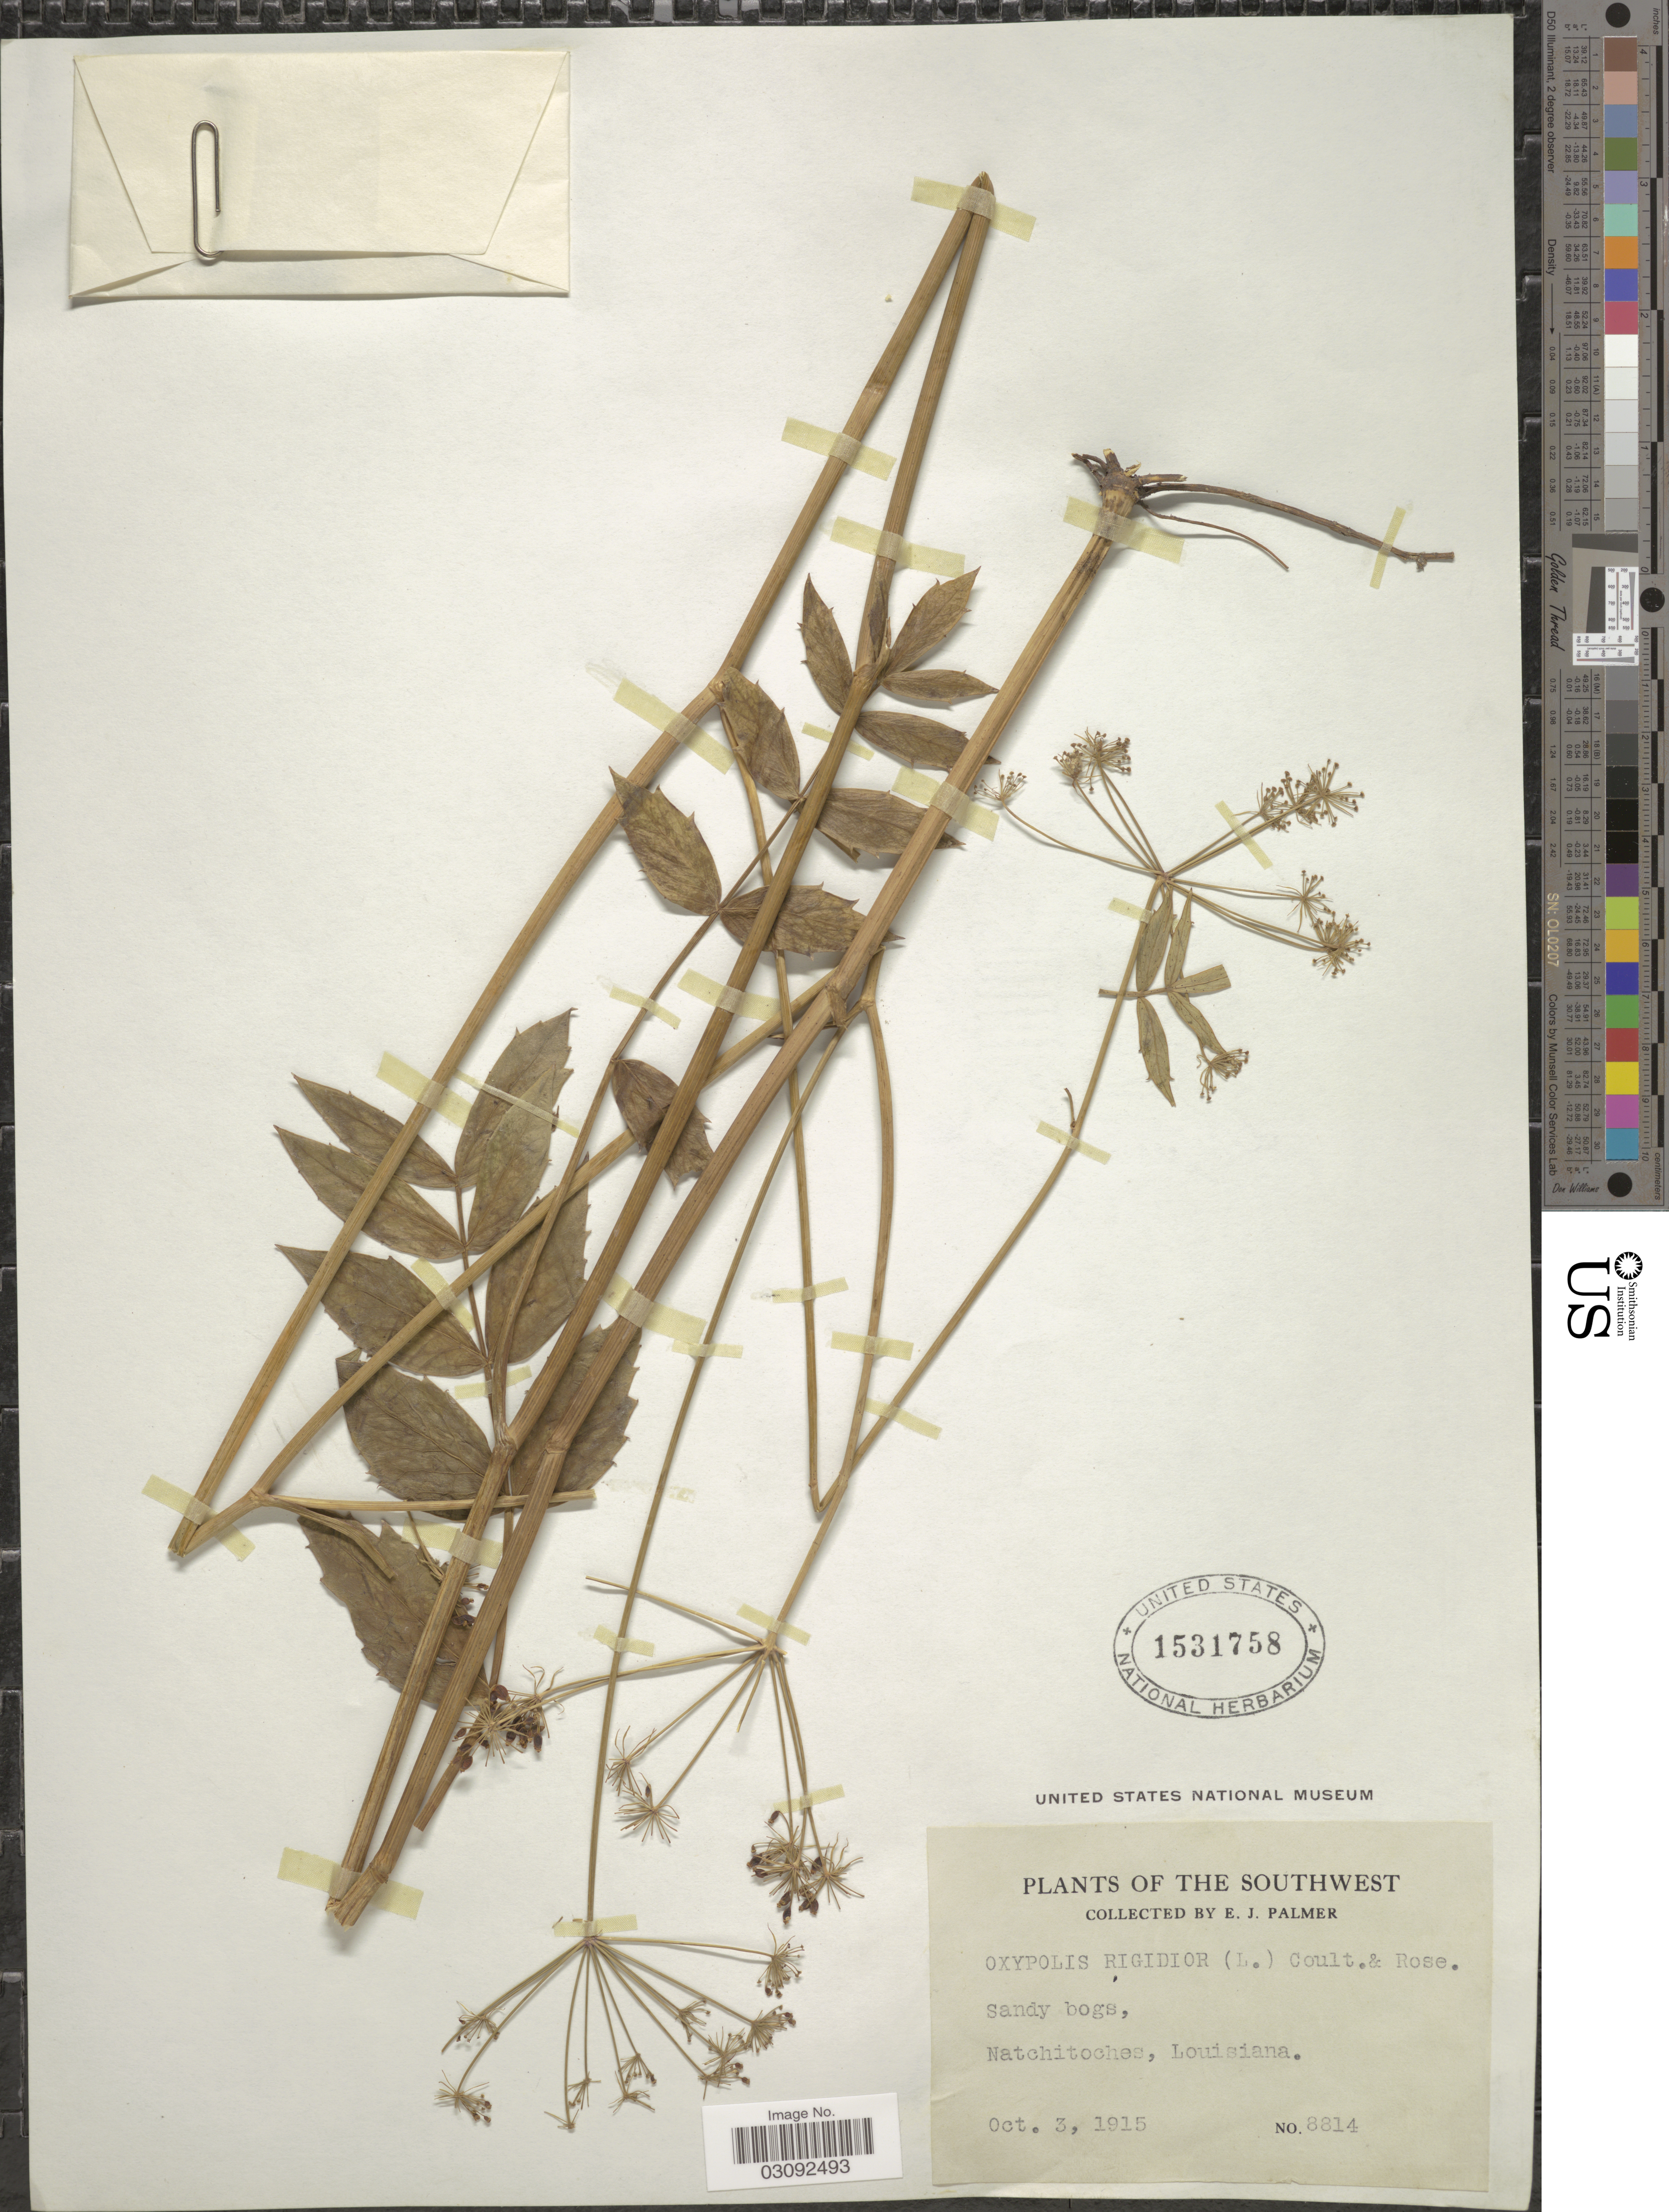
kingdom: Plantae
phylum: Tracheophyta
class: Magnoliopsida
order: Apiales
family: Apiaceae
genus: Oxypolis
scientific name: Oxypolis rigidior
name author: (L.) Raf.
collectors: E. J. Palmer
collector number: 8814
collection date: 1915-10-03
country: United States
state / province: Louisiana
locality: Southwest. Natchitoches.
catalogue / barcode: US 1531758